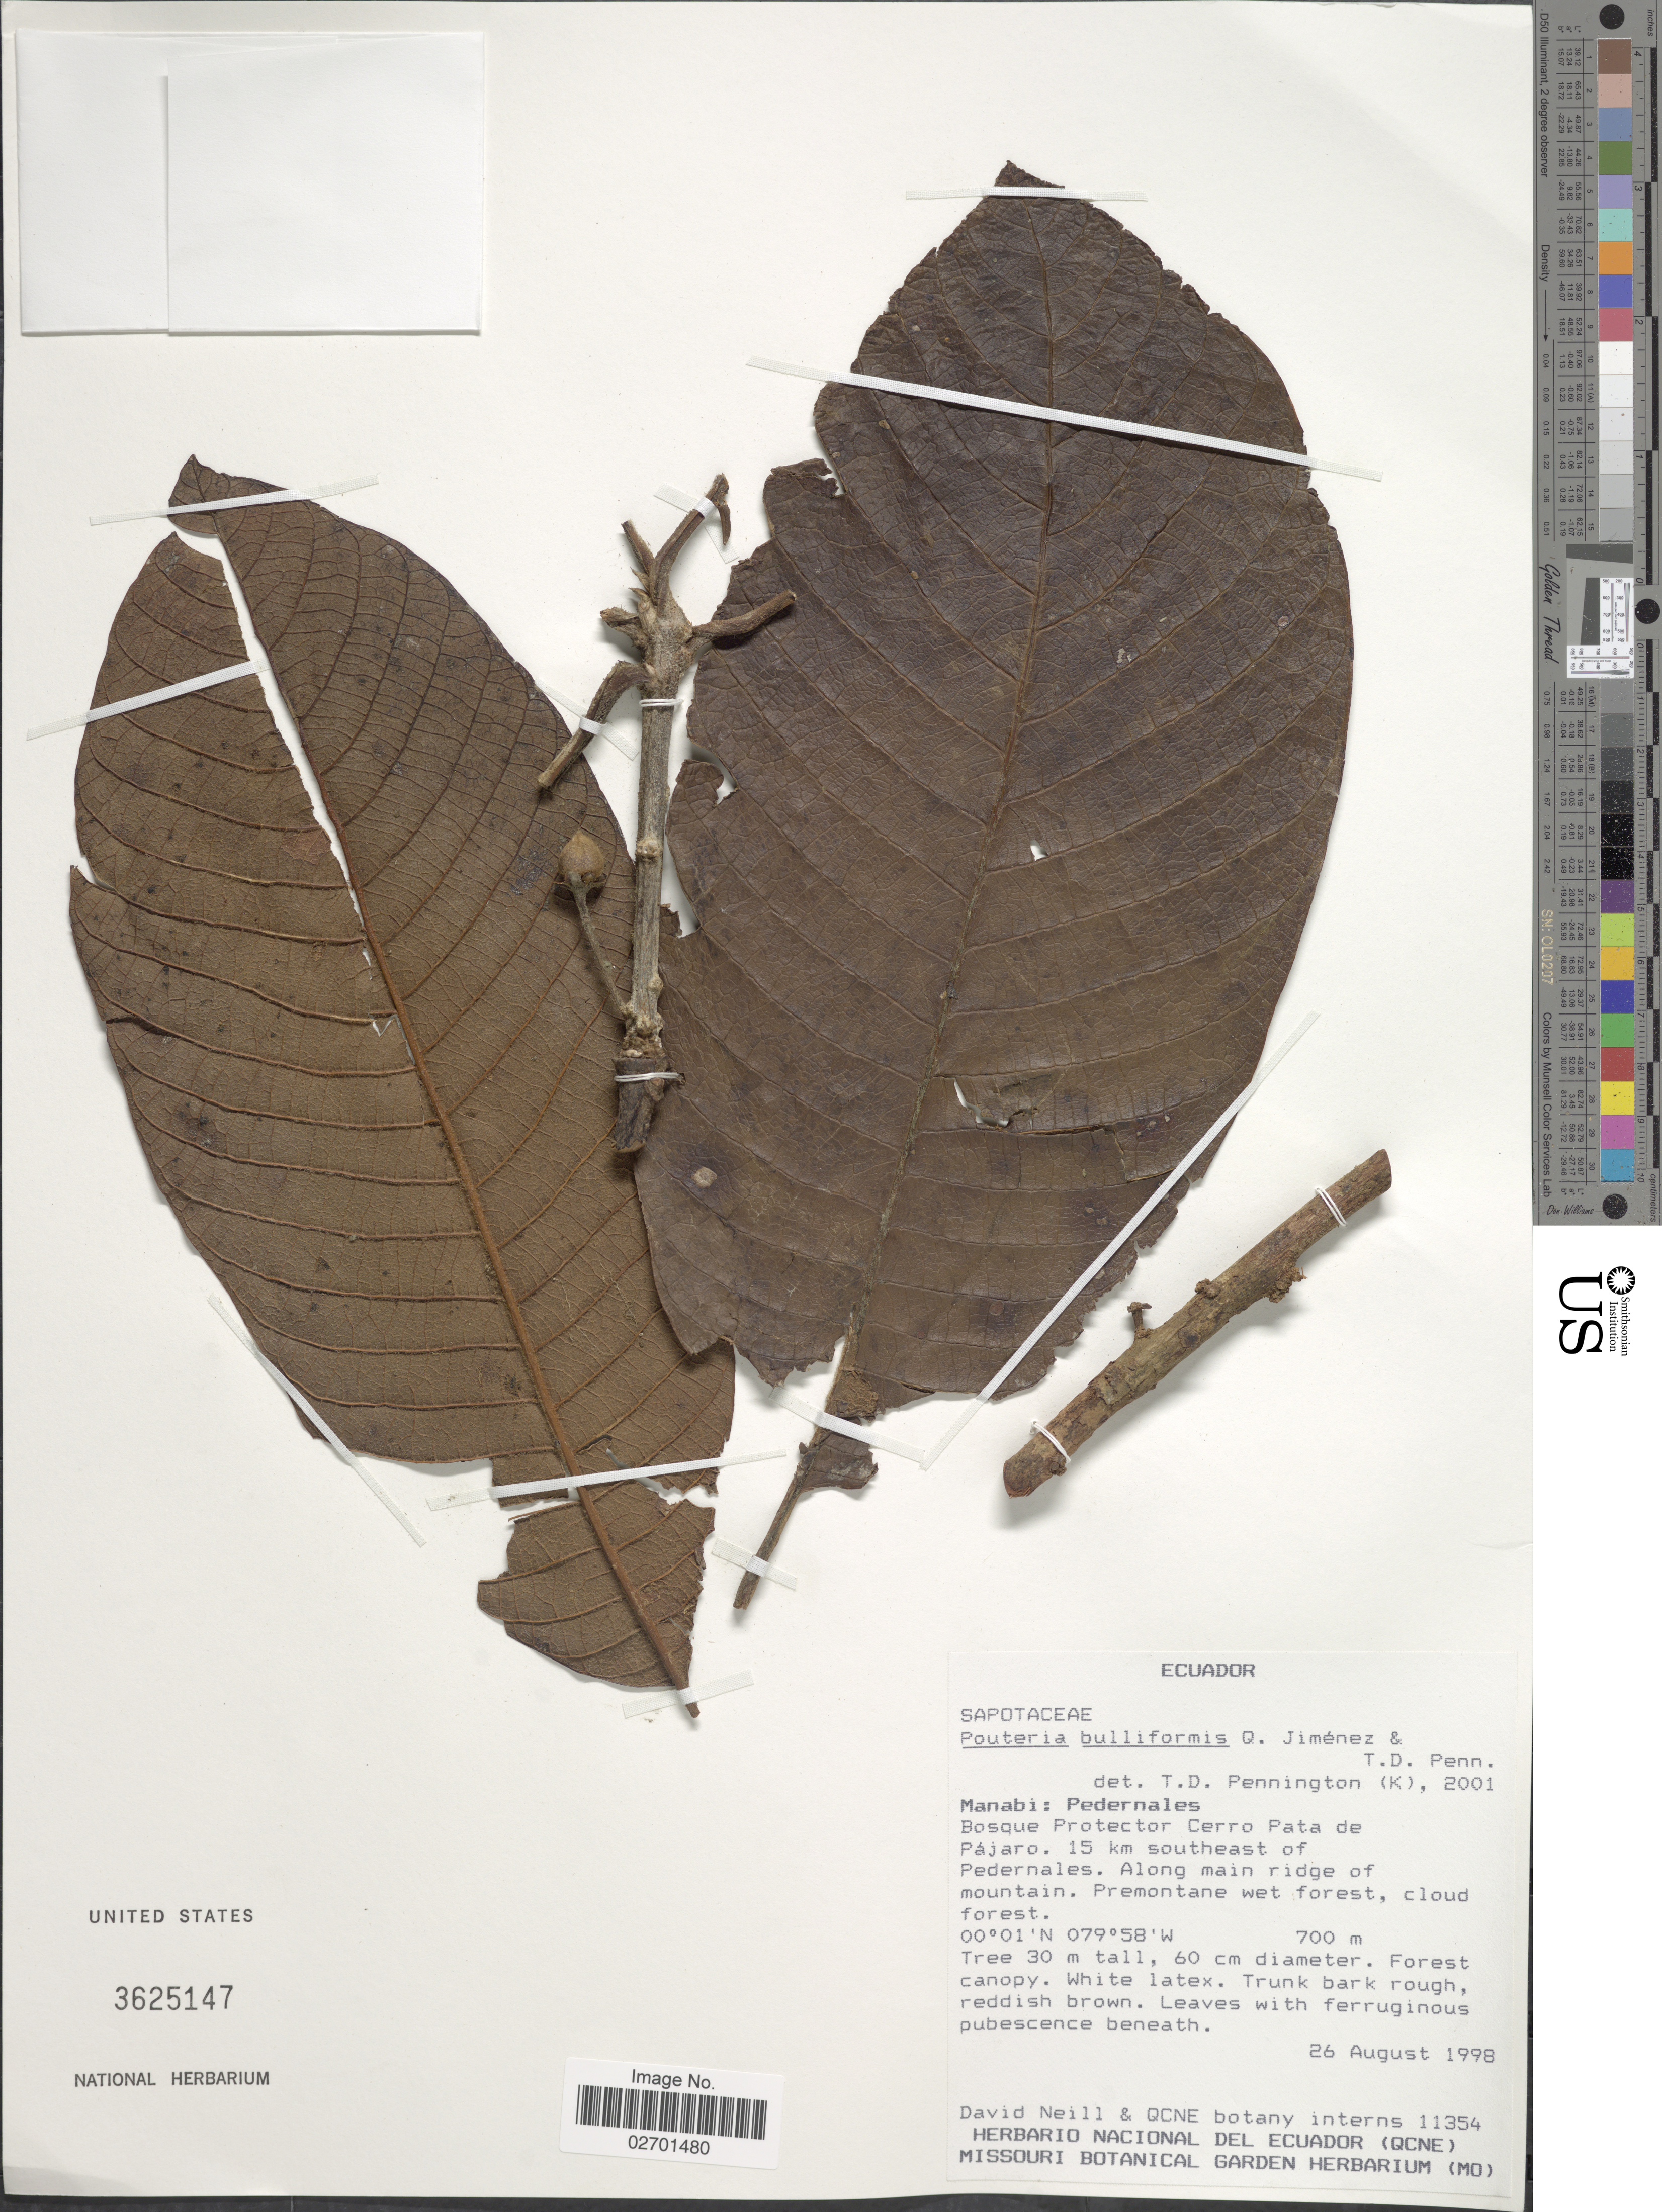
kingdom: Plantae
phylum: Tracheophyta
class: Magnoliopsida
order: Ericales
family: Sapotaceae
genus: Pouteria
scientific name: Pouteria bulliformis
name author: Q. Jiménez & T.D. Penn.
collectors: D. Neill & QCNE botany interns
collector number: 11354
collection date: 1998-08-26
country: Ecuador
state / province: Manabí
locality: Pedernales, Bosque Protector Cerro Pata de Pájaro, 15 km southeast of Pedernales, along main ridge of mountain.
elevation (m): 700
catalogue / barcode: US 3625147